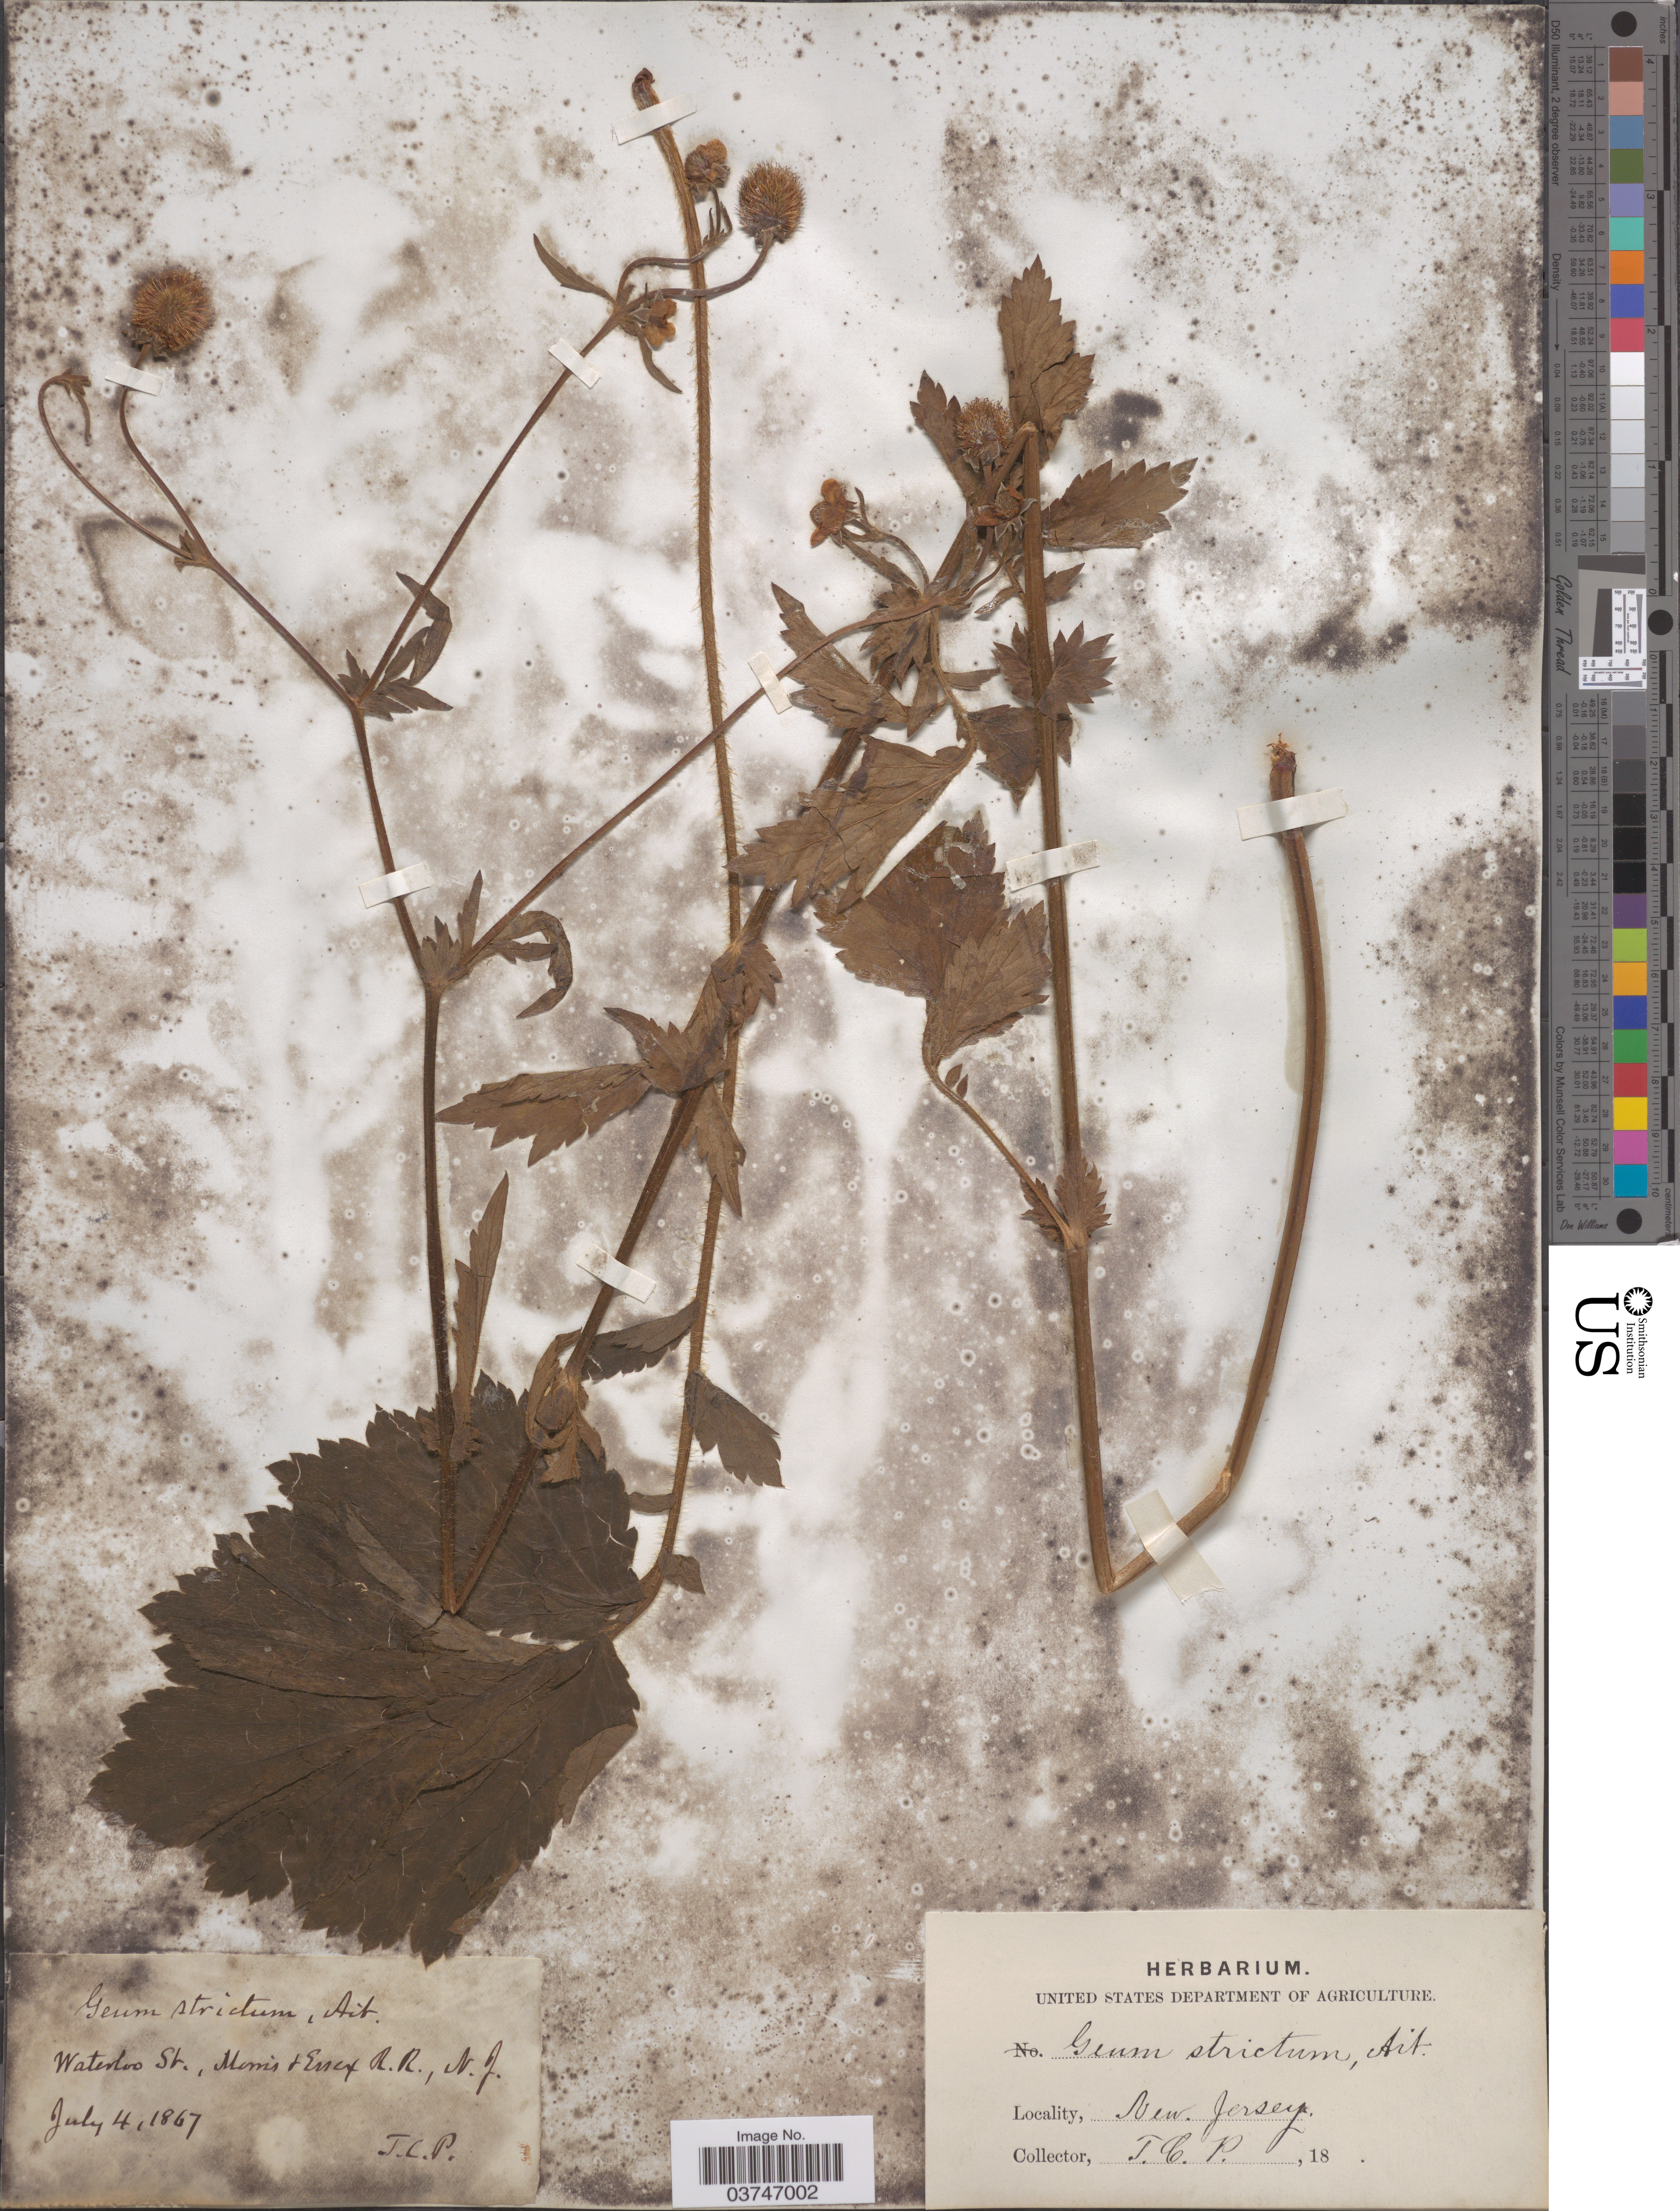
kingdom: Plantae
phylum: Tracheophyta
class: Magnoliopsida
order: Rosales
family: Rosaceae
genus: Geum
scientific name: Geum aleppicum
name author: Jacq.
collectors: T. C. P.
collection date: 1867-07-04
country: United States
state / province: New Jersey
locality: Waterloo St., Morris & Essex R.R.